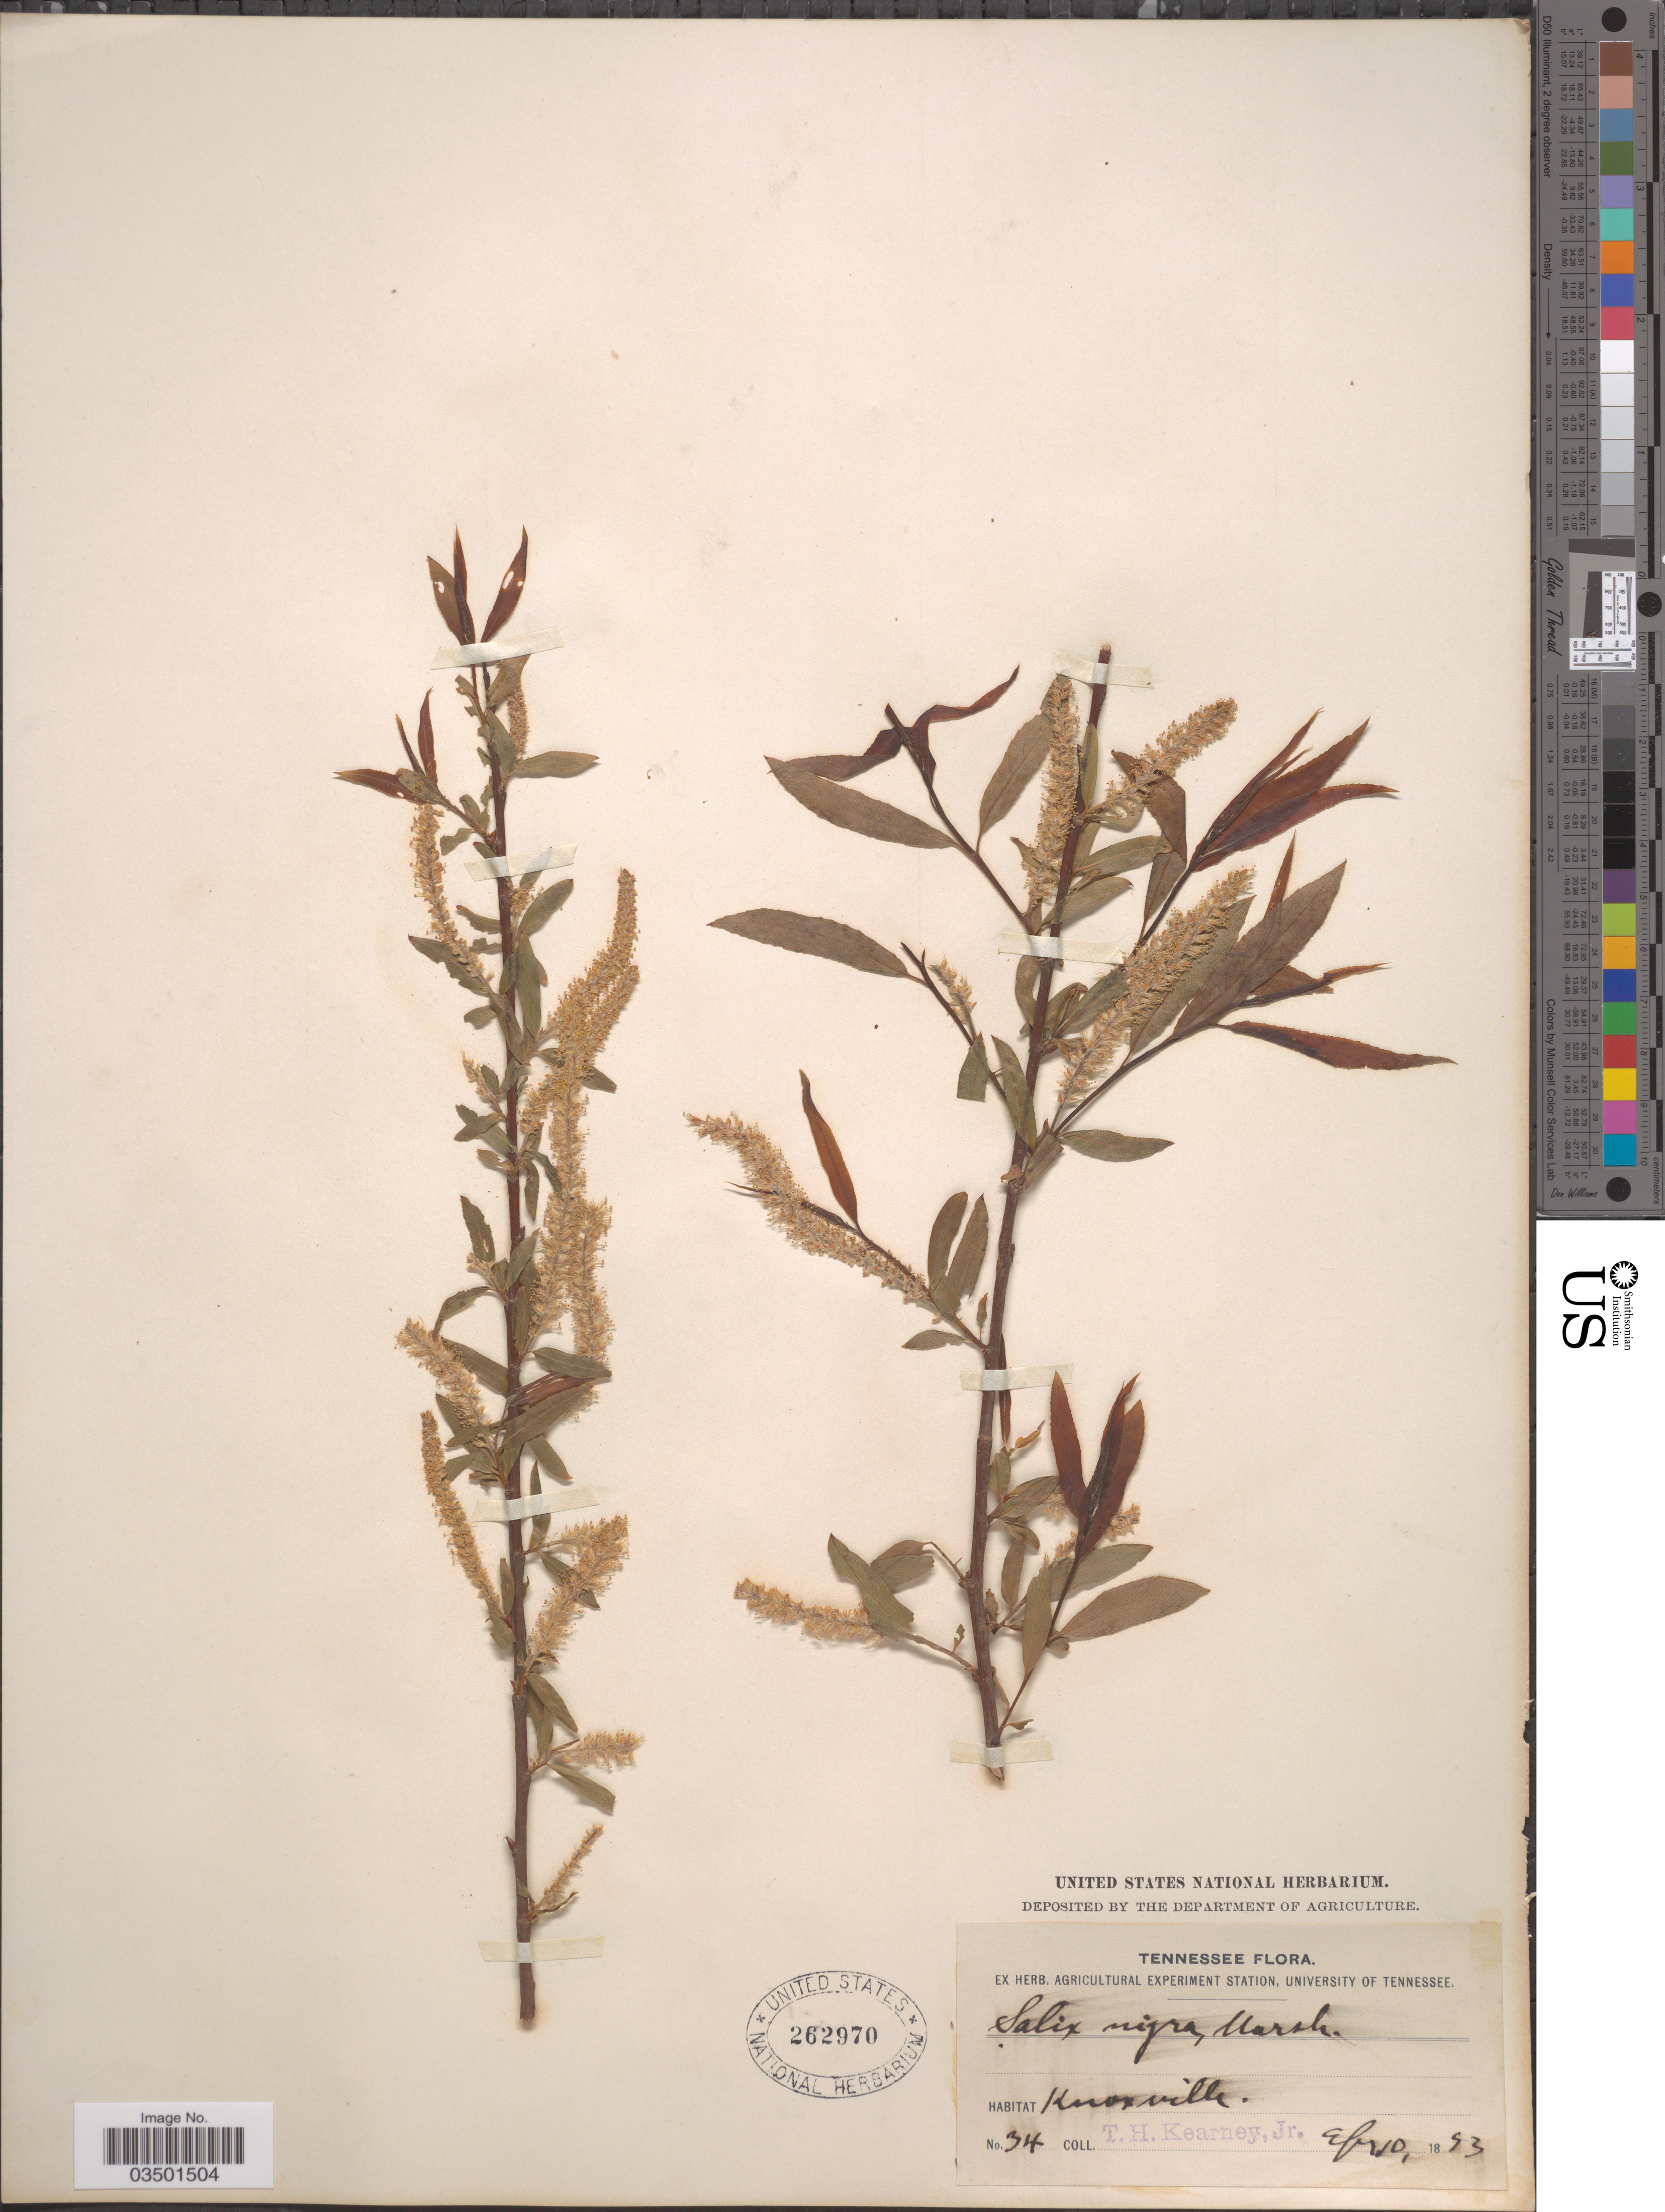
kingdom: Plantae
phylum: Tracheophyta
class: Magnoliopsida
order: Malpighiales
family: Salicaceae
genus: Salix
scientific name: Salix nigra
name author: Marshall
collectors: T. H. Kearney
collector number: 34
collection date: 1893-04-10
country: United States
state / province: Tennessee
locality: Knoxville.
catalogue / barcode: US 262970